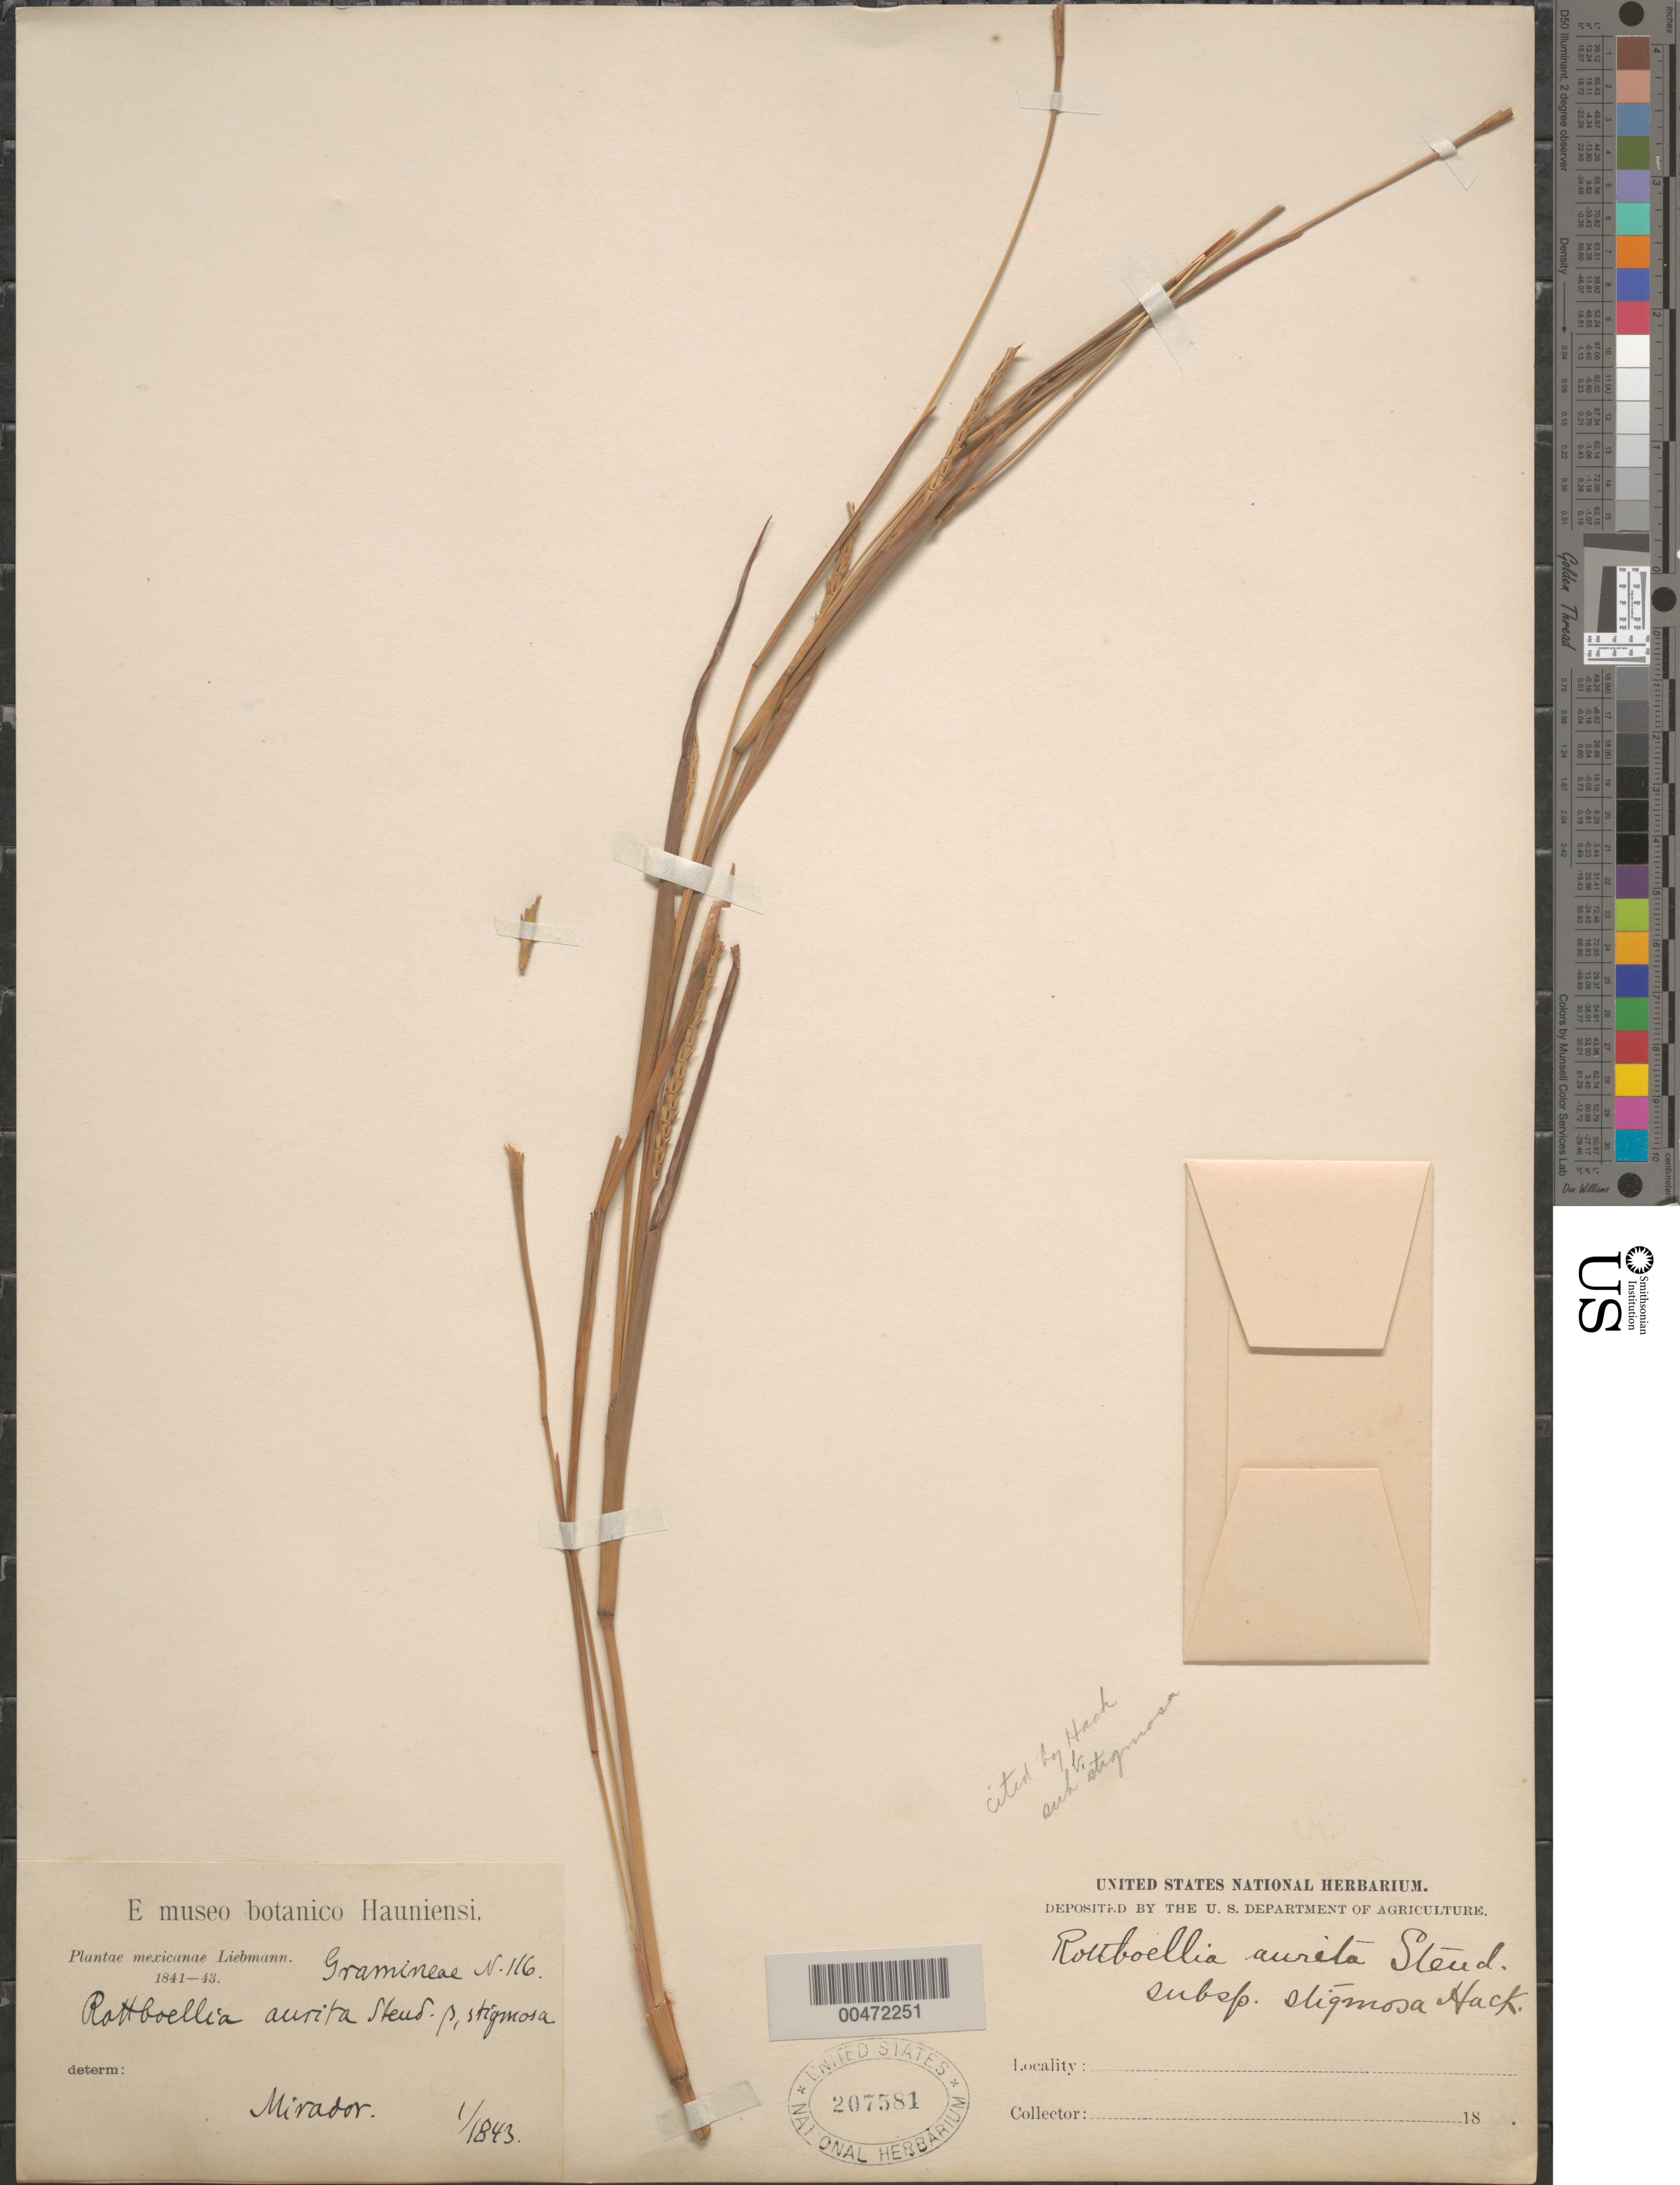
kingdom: Plantae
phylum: Tracheophyta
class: Liliopsida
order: Poales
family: Poaceae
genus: Mnesithea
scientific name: Mnesithea ramosa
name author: (E. Fourn.) de Koning & Sosef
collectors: F. M. Liebmann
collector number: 116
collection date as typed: Jan 1843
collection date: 1843-01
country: Mexico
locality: Mirador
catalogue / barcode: US 207581